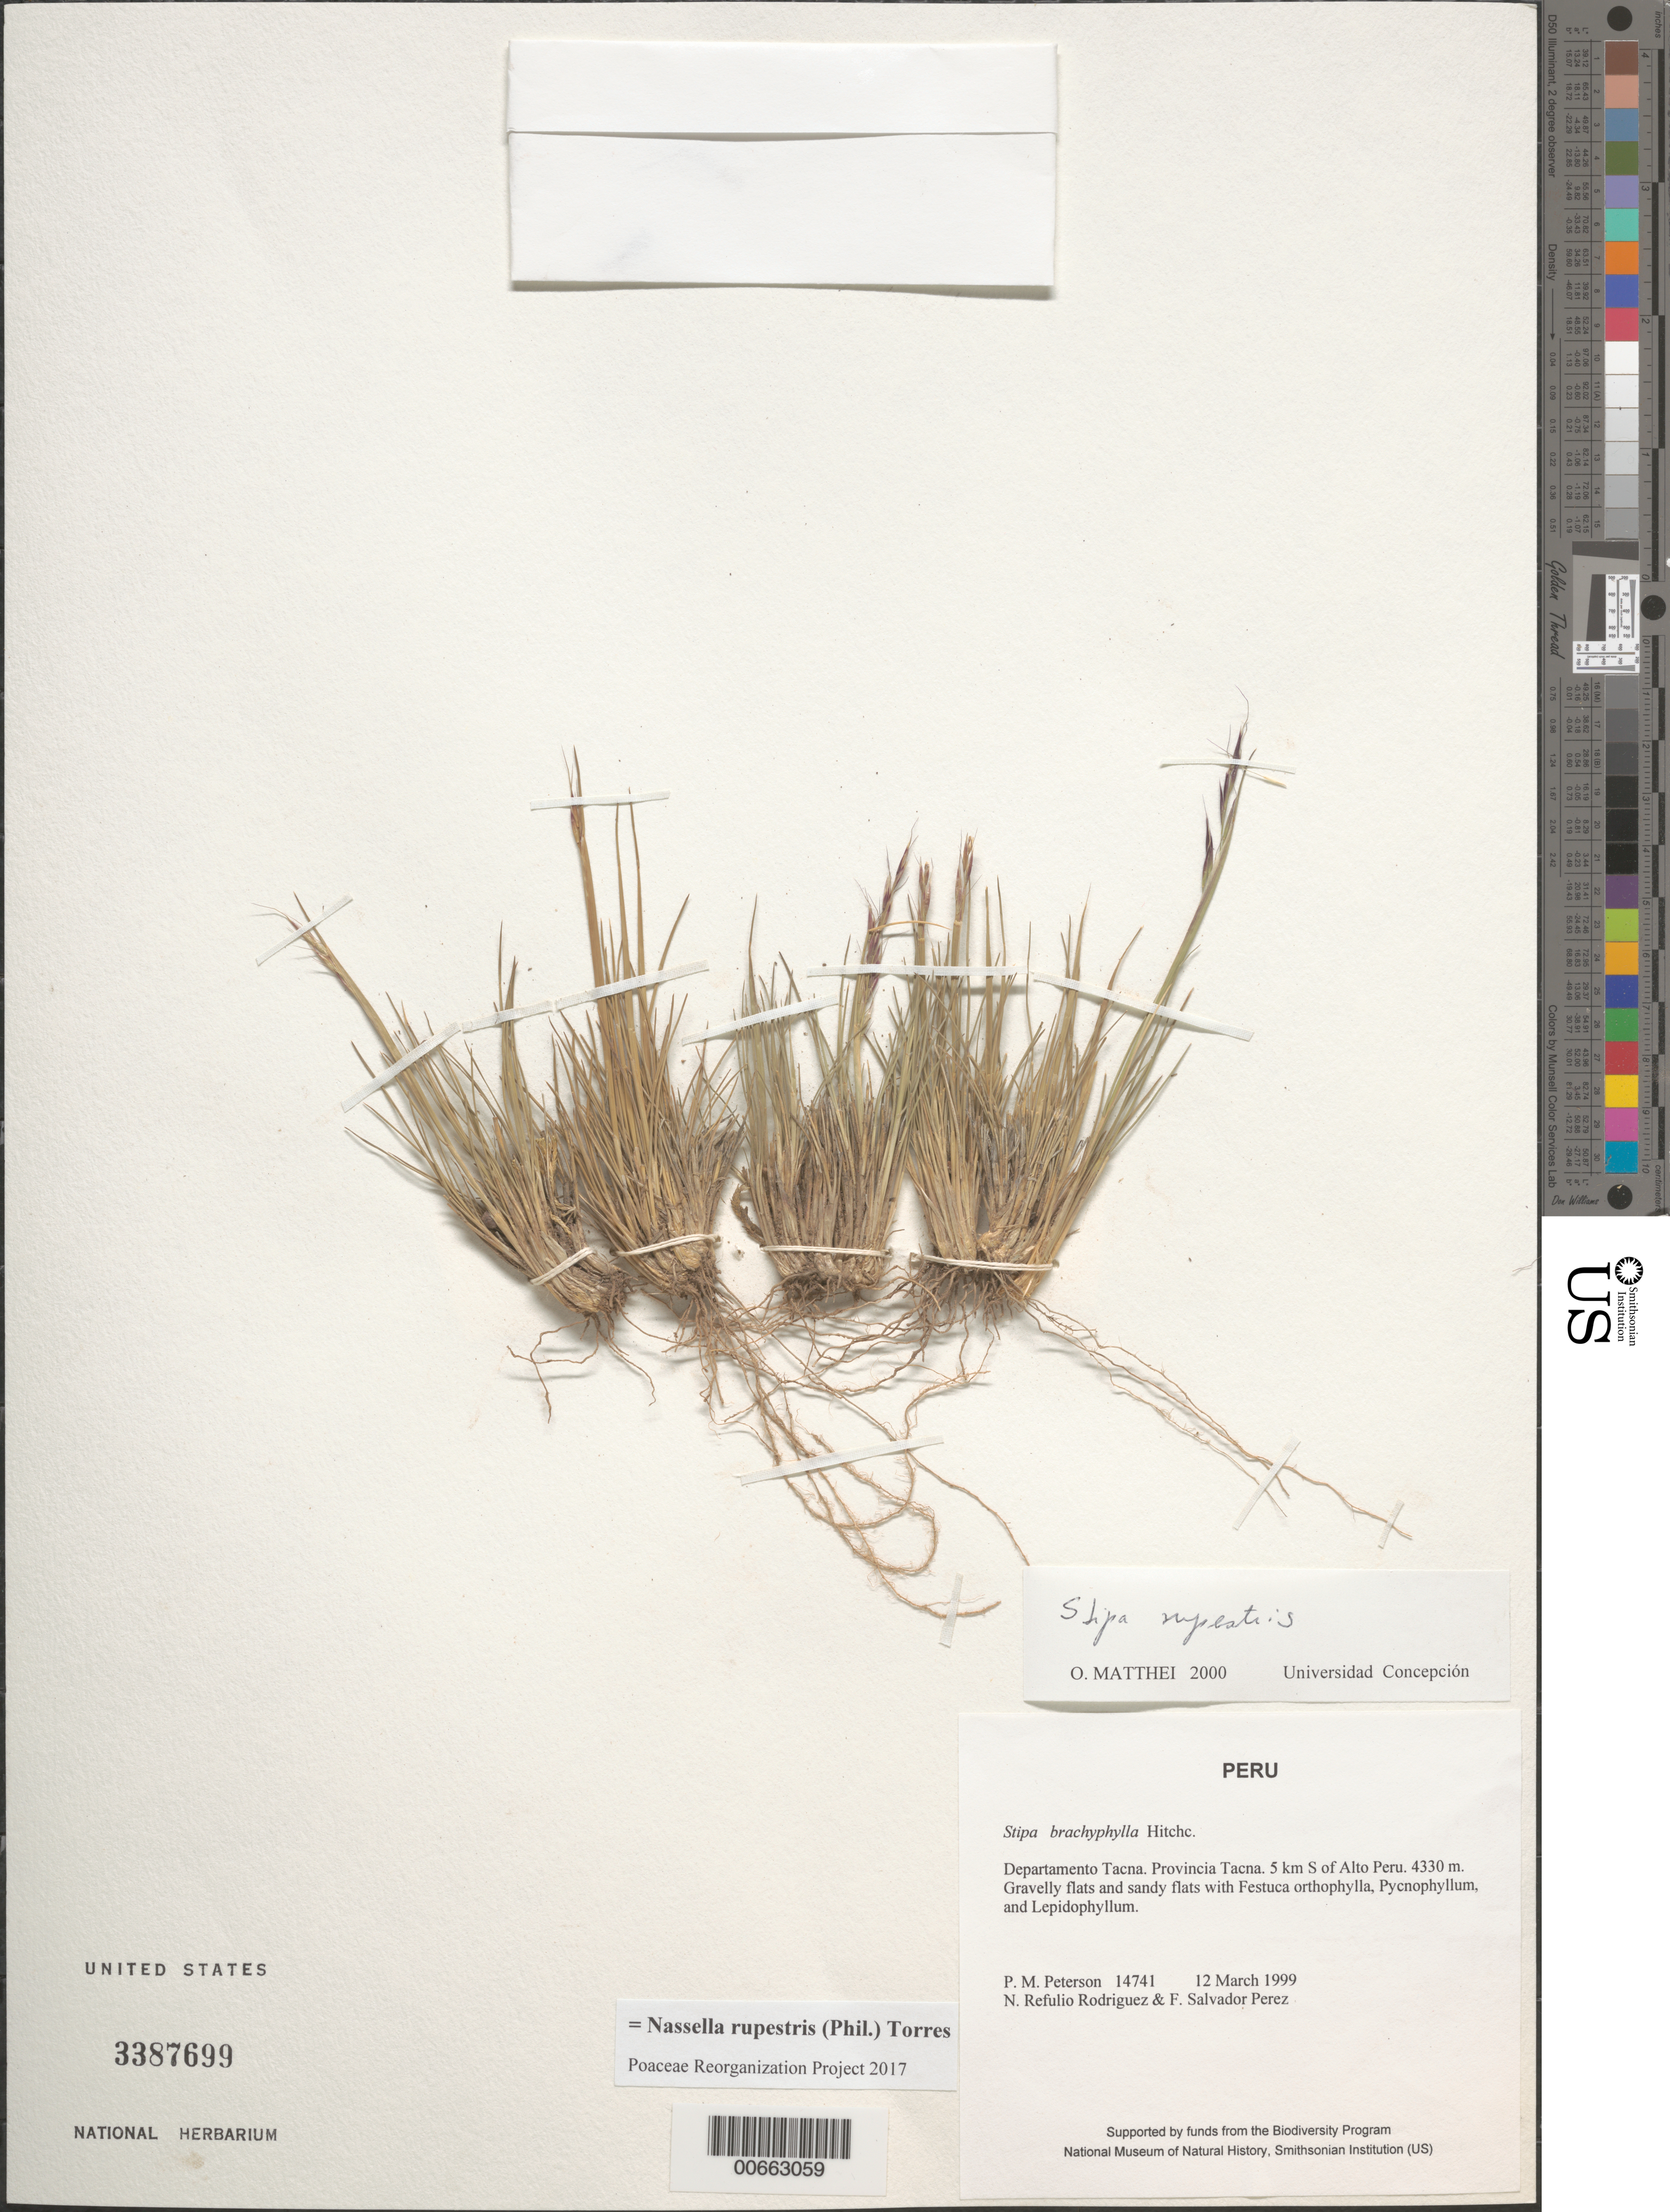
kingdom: Plantae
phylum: Tracheophyta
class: Liliopsida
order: Poales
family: Poaceae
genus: Nassella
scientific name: Nassella rupestris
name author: (Phil.) A.M. Torres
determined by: Poaceae Reorganization Project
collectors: P. M. Peterson, N. Refulio-Rodríguez & F. Salvador Perez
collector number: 14741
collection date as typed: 12 Mar 1999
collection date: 1999-03-12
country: Peru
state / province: Tacna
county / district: Tacna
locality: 5 km S of Alto Peru.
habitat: Gravelly flats and sandy flats with Festuca orthophylla, Pycnophyllum and Lepidophyllum.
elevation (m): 4330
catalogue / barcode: US 3387699